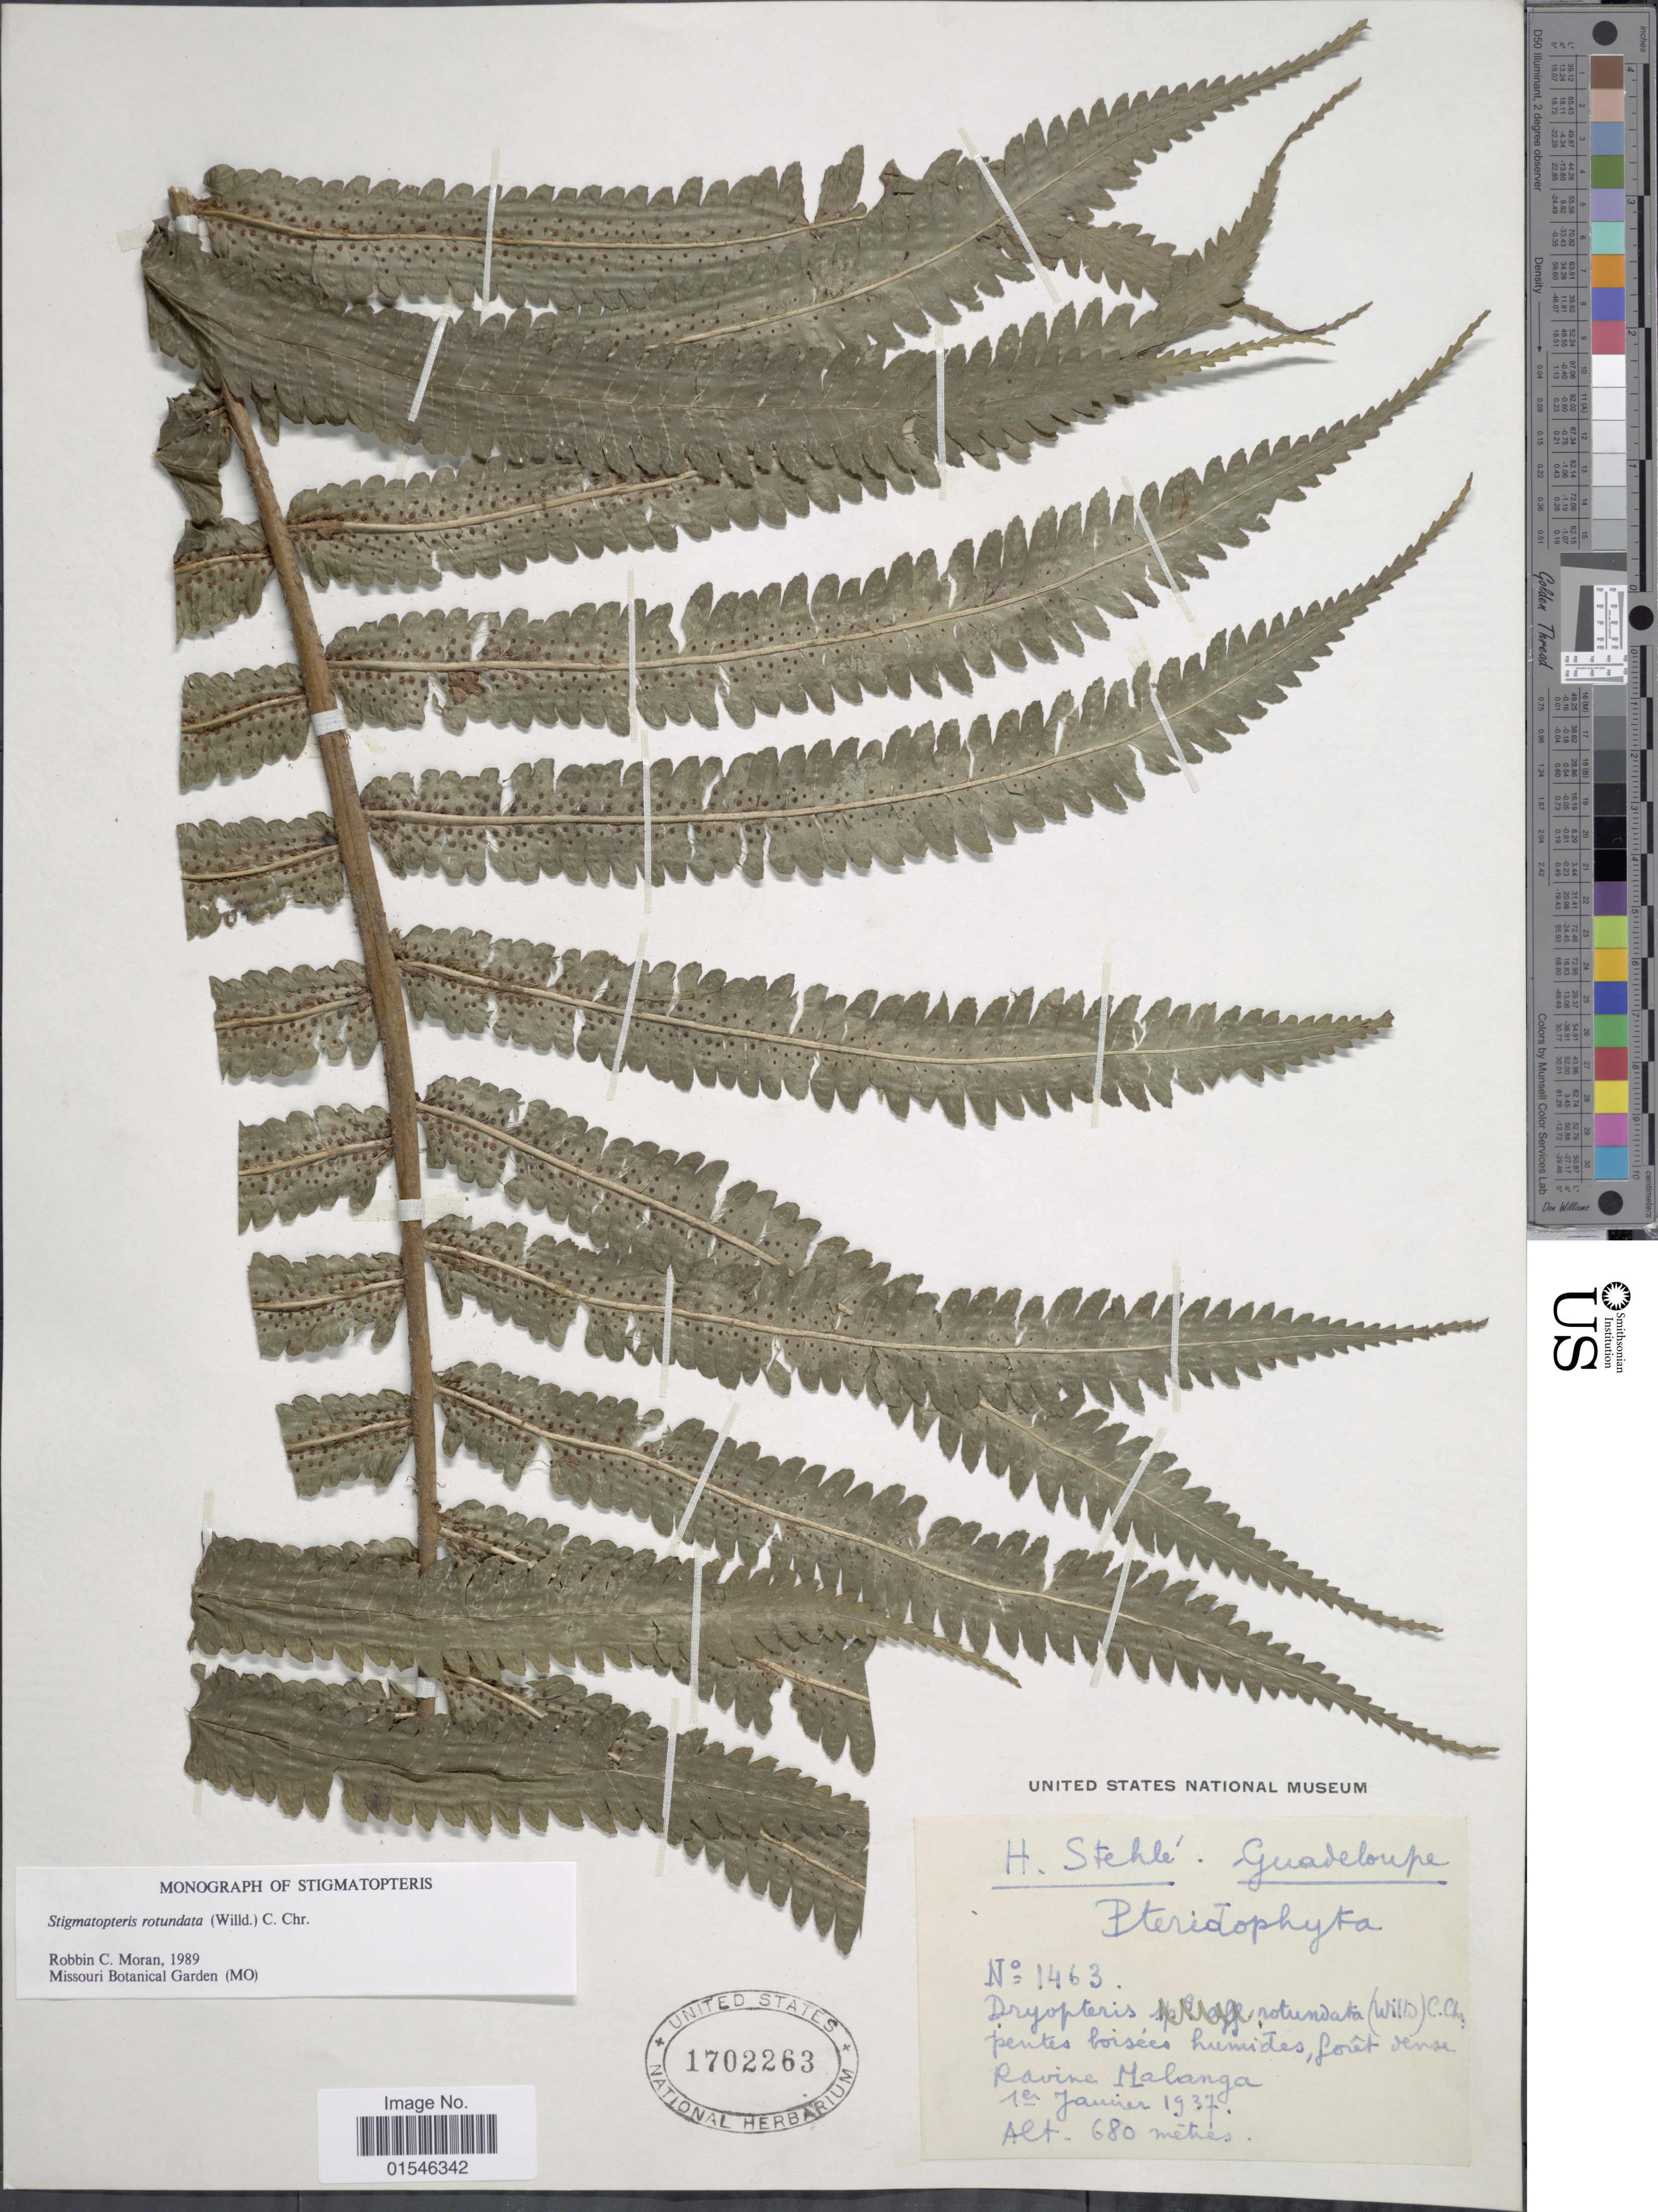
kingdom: Plantae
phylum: Tracheophyta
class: Polypodiopsida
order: Polypodiales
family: Dryopteridaceae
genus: Stigmatopteris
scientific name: Stigmatopteris rotundata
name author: (Willd.) C. Chr.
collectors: H. Stehlé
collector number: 1463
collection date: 1937-01-01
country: Guadeloupe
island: Leeward Is.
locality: Pentes boisées humides, forêt dense Ravine Malanga.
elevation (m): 680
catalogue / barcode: US 1702263